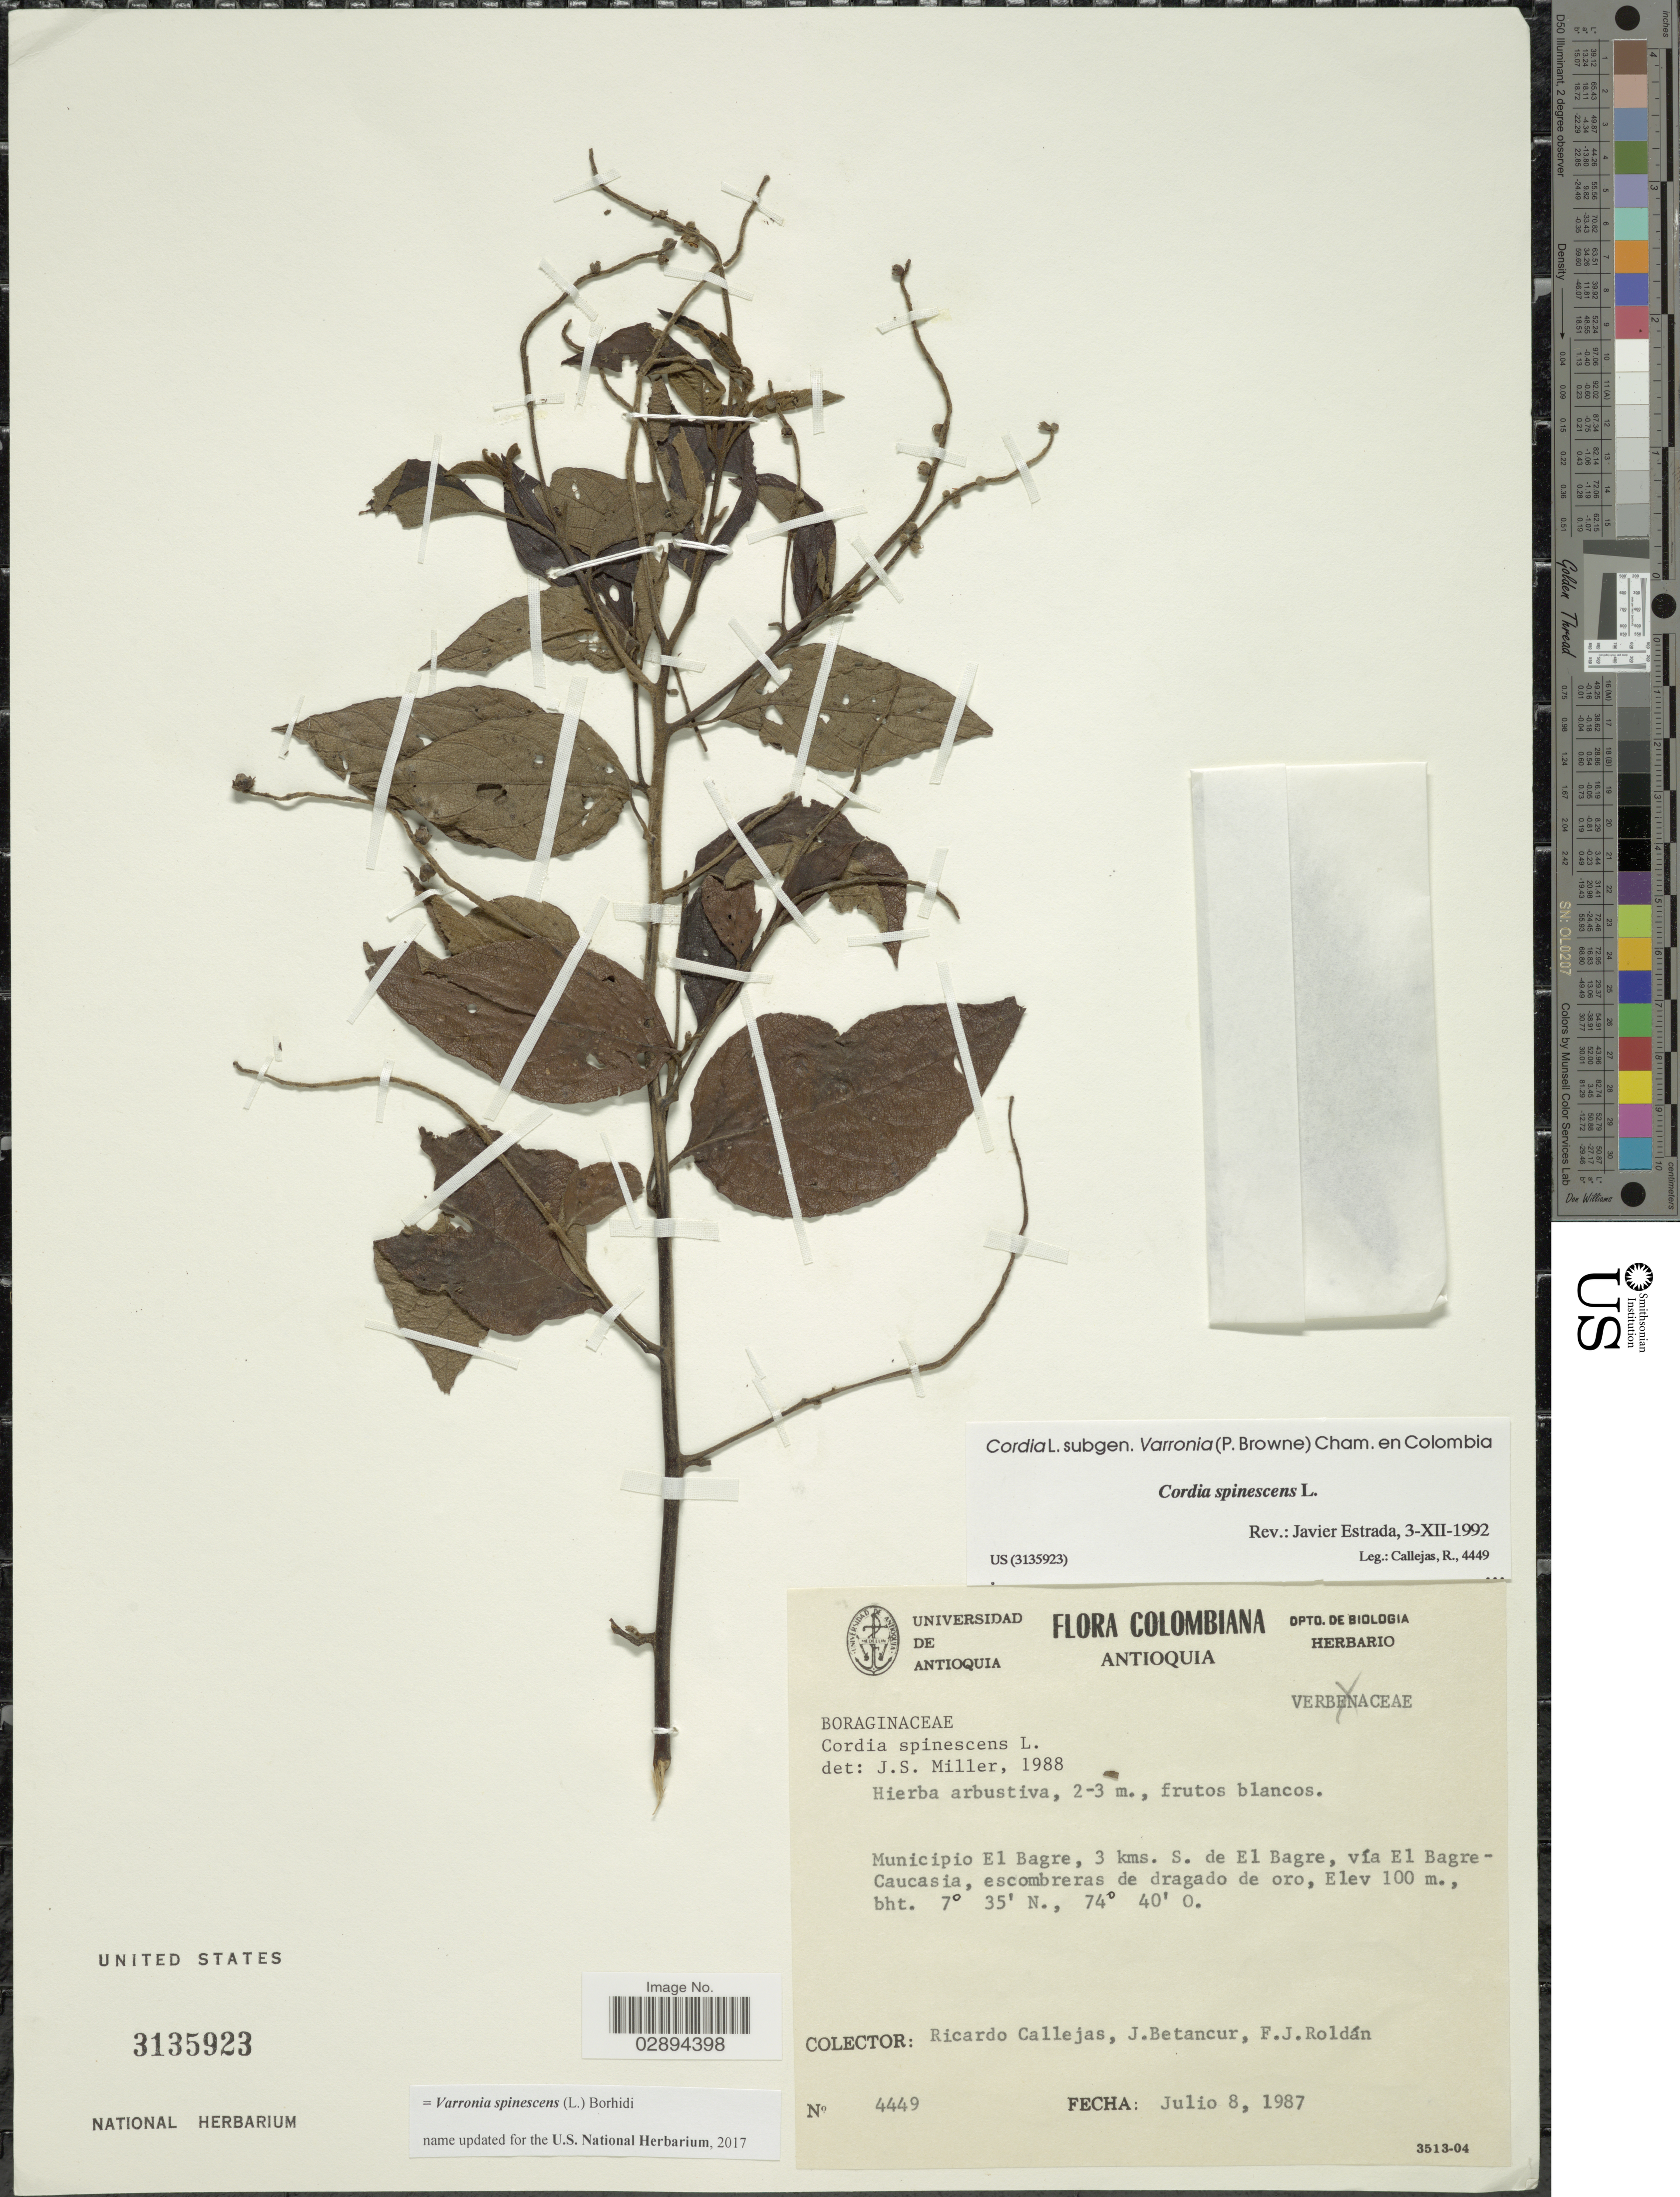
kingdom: Plantae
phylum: Tracheophyta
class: Magnoliopsida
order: Boraginales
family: Cordiaceae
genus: Varronia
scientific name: Varronia spinescens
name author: (L.) Borhidi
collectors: R. Callejas, J. Betancur & F. J. Roldán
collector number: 4449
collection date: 1987-07-08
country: Colombia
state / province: Antioquia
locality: Municipio El Bagre, 3 kms. S. de El Bagre, vía El Bagre-Caucasia, escombreras de dragado de oro.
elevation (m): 100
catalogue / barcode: US 3135923